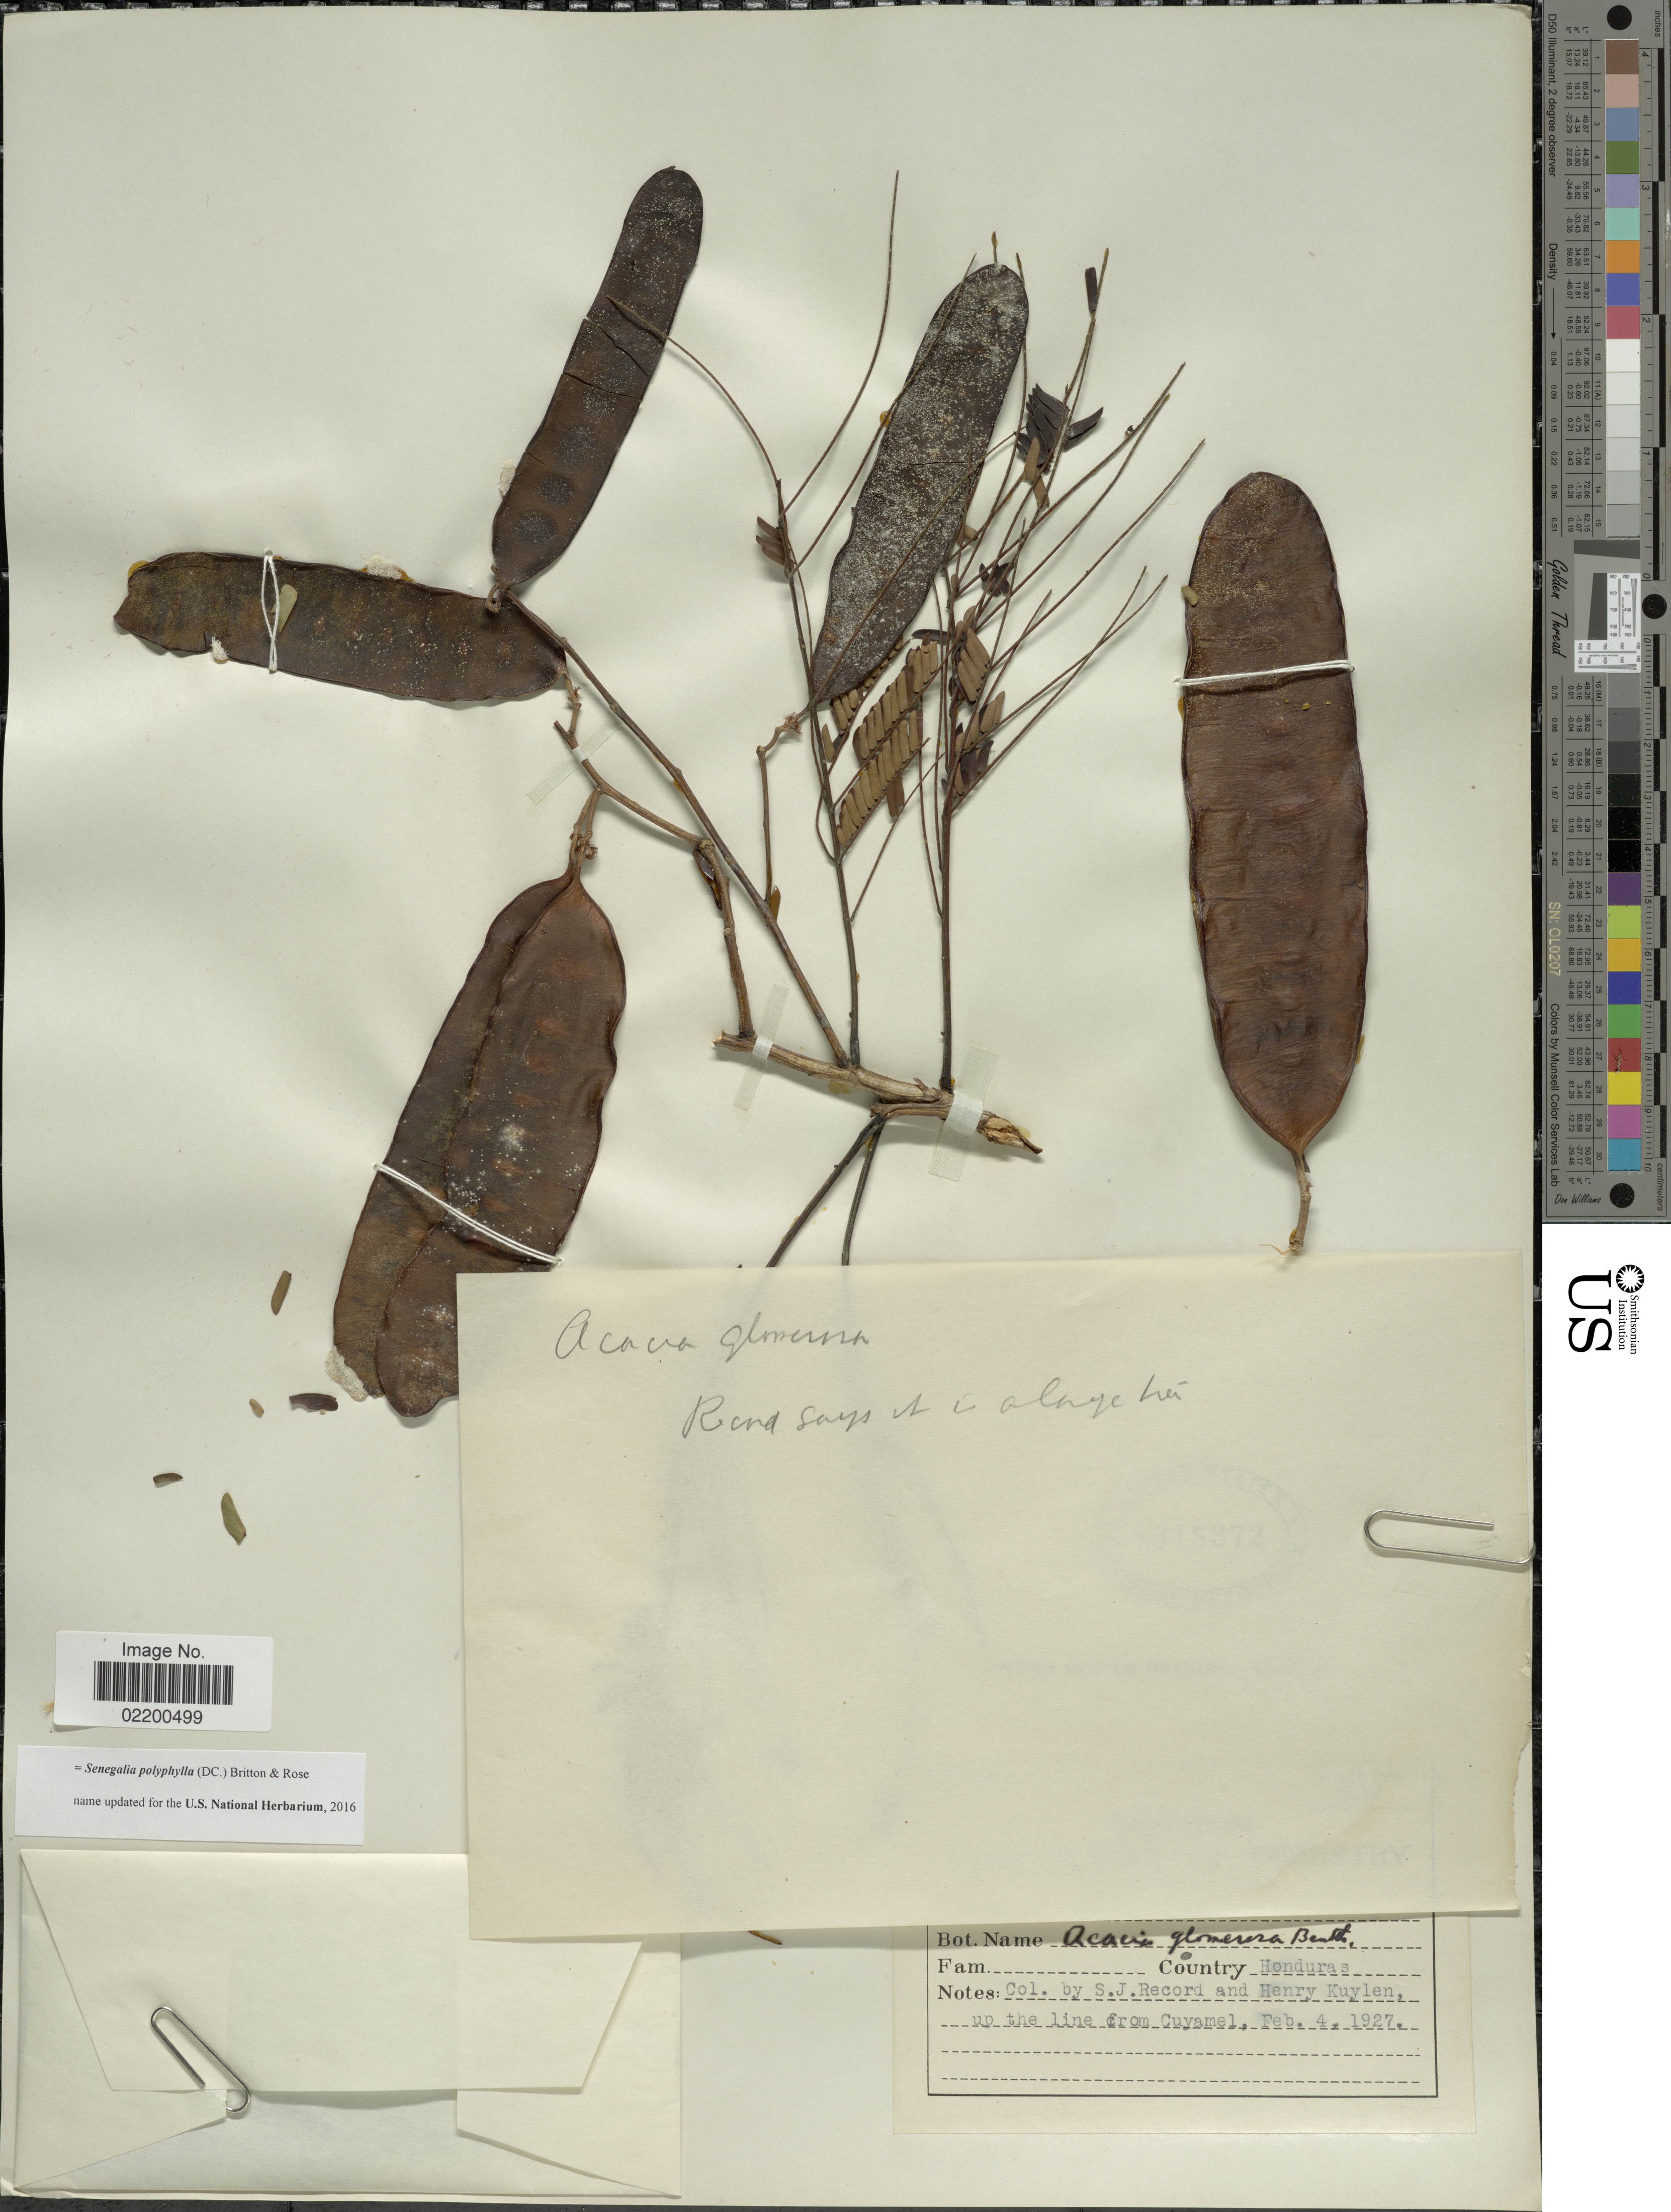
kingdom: Plantae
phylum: Tracheophyta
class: Magnoliopsida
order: Fabales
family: Fabaceae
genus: Senegalia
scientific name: Senegalia polyphylla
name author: (DC.) Britton & Rose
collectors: S. J. Record & H. Kuylen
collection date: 1927-02-04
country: Honduras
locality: up the line from Cuyamel